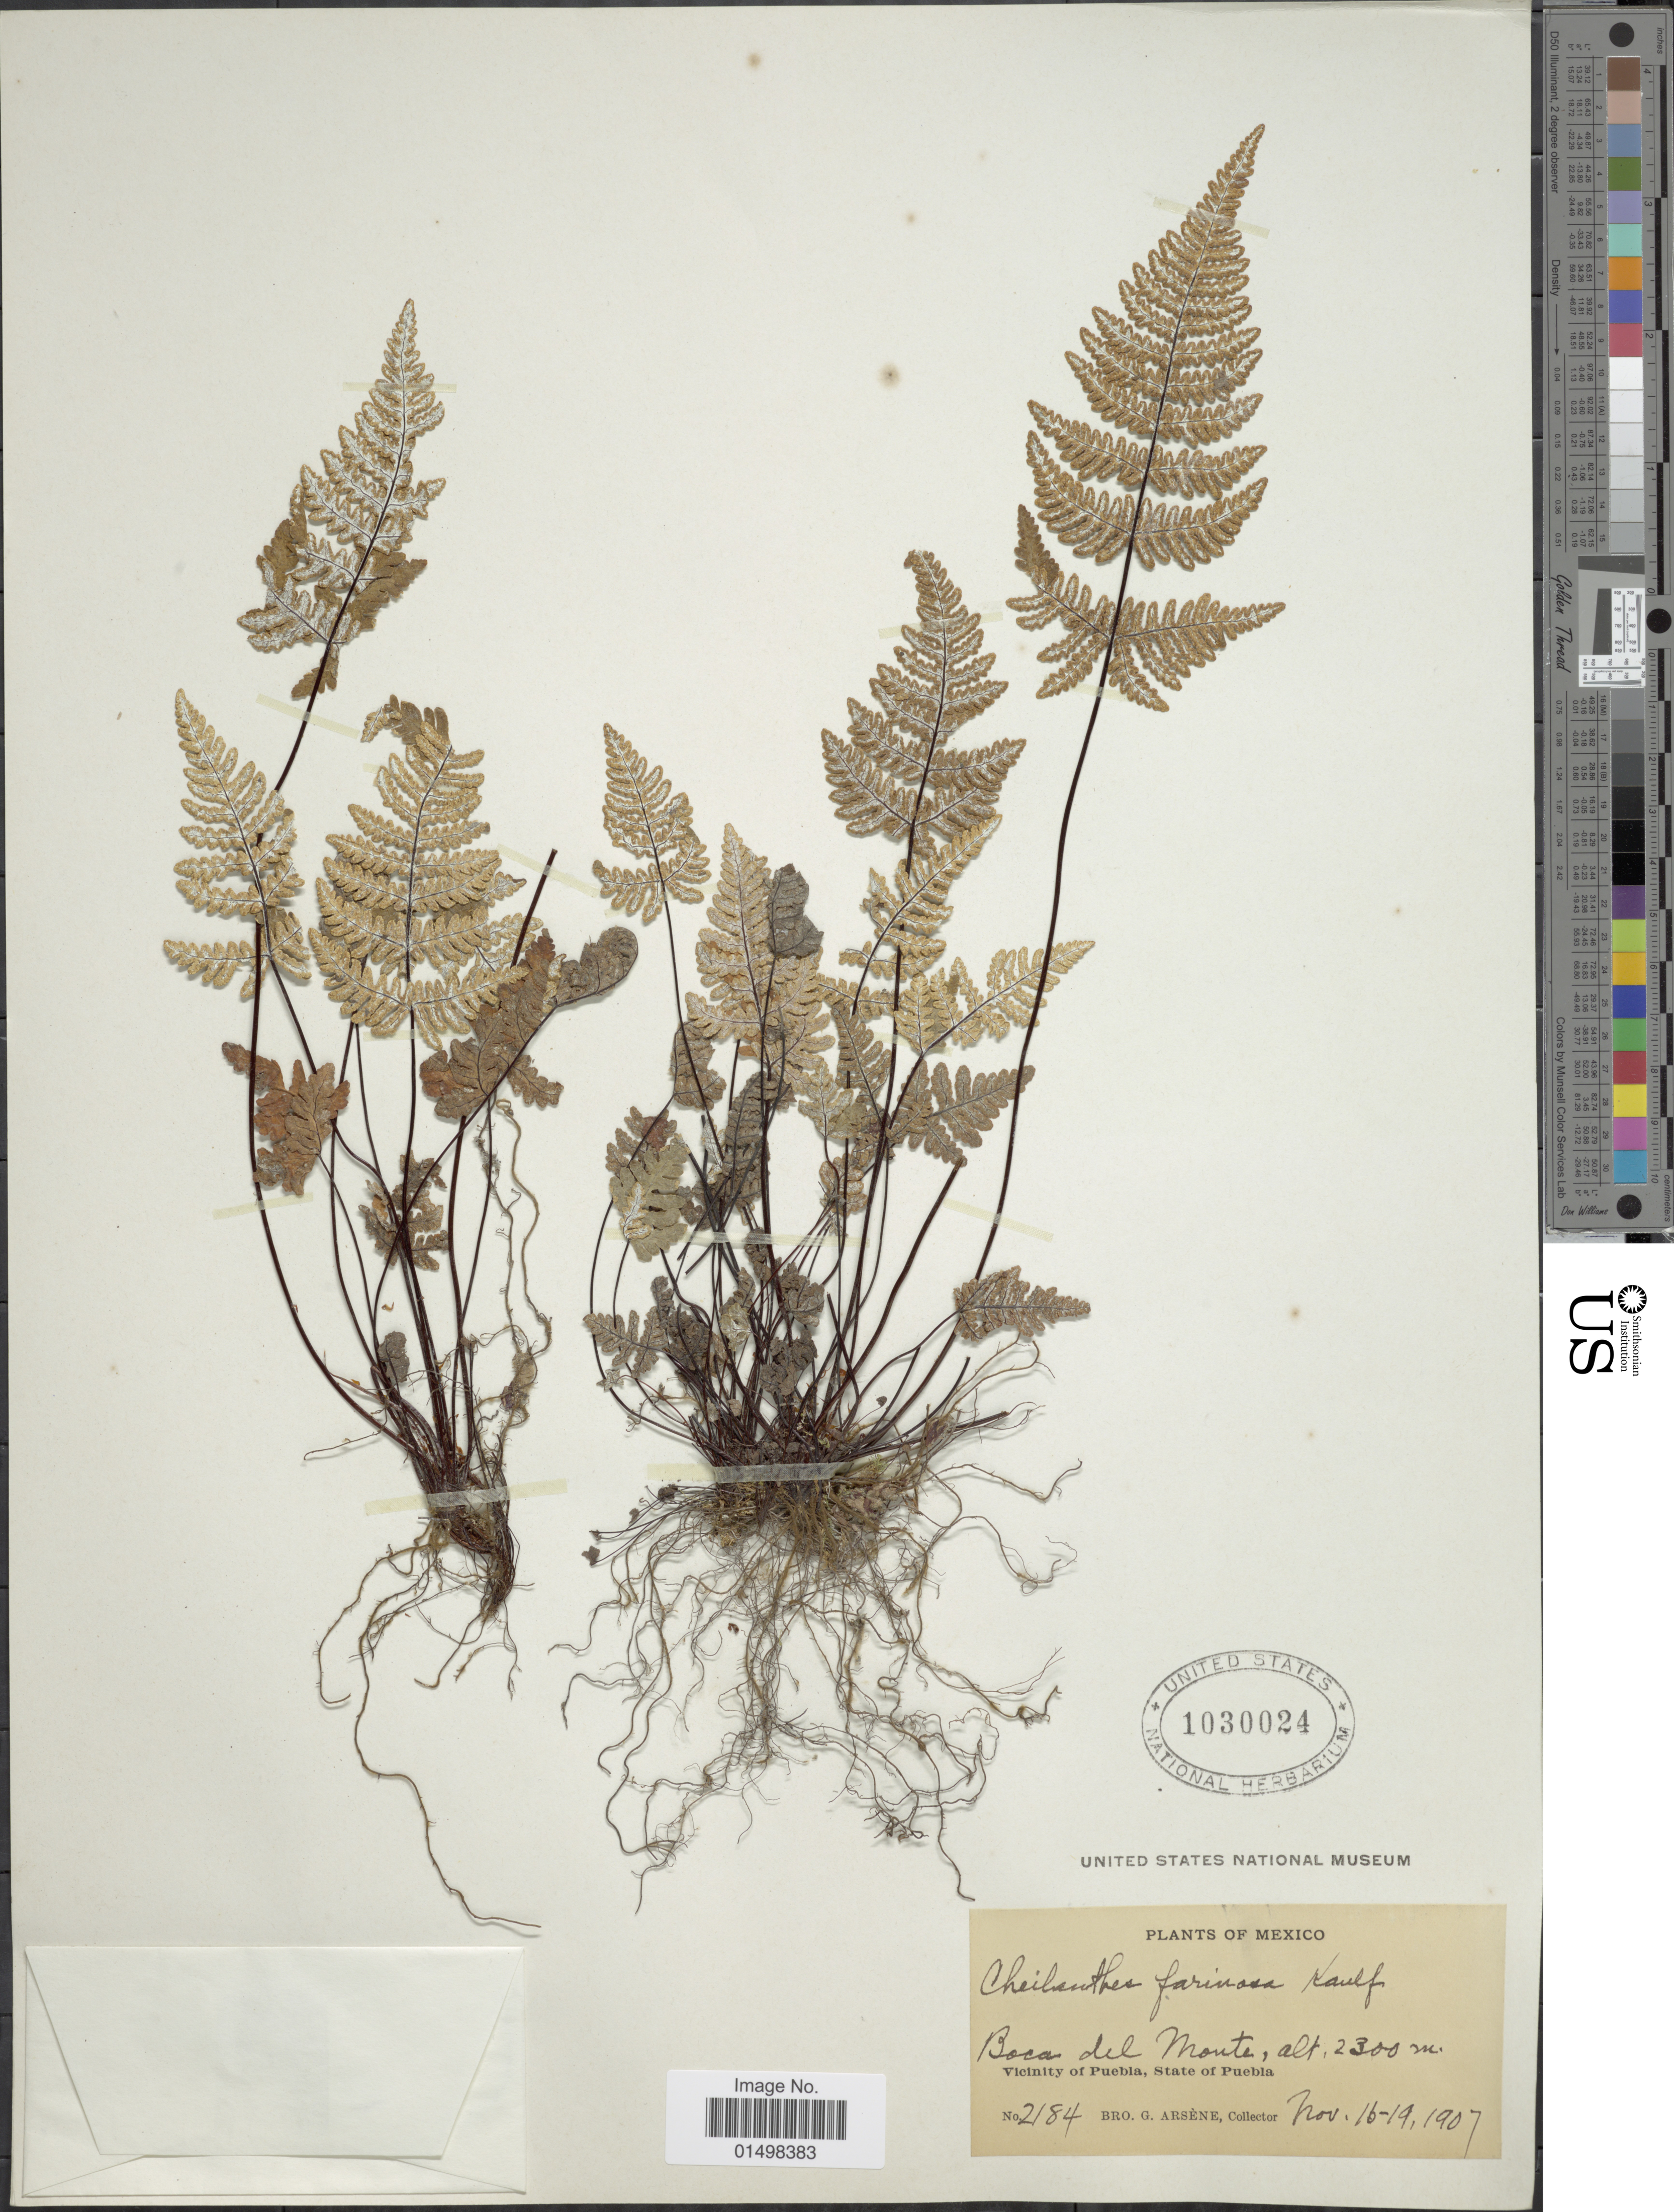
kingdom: Plantae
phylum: Tracheophyta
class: Polypodiopsida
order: Polypodiales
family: Pteridaceae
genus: Aleuritopteris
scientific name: Aleuritopteris farinosa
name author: (Forssk.) Fée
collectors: Bro. G. Arsène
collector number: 2184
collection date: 1907-11-16/1907-11-19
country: Mexico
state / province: Puebla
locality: Boca del Monte. Vicinity of Puebla, State of Puebla.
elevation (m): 2300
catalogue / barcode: US 1030024